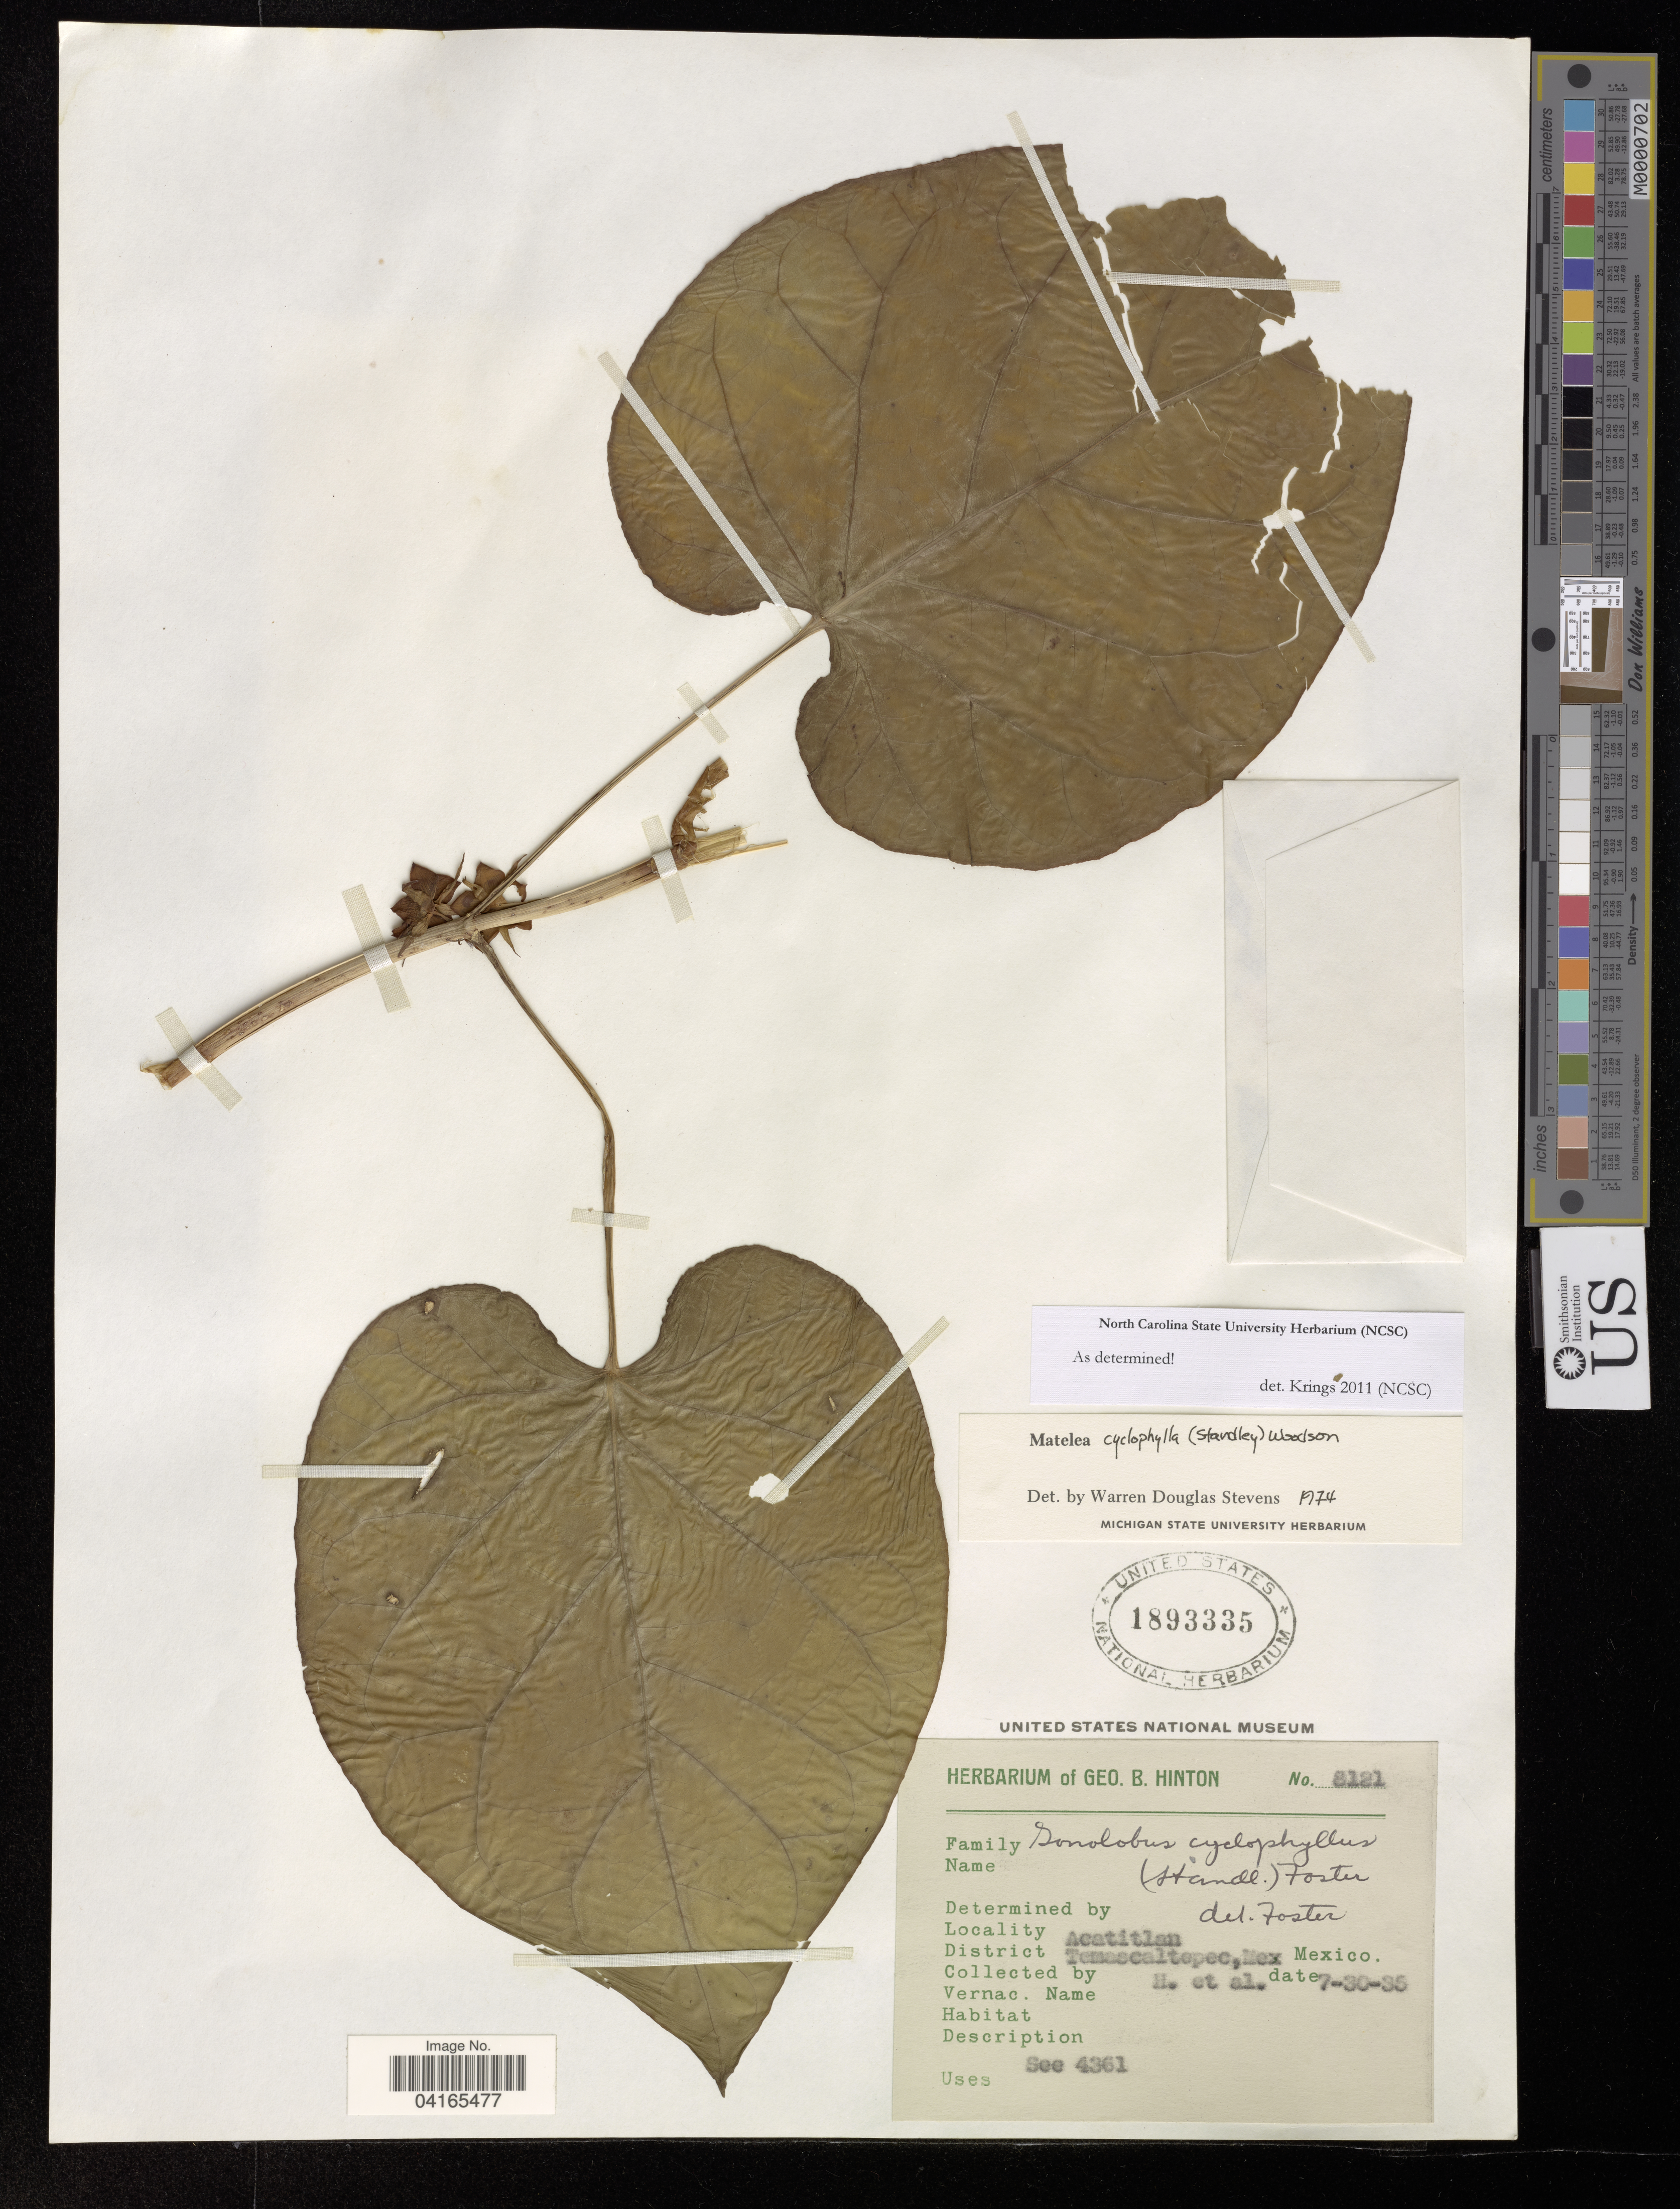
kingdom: Plantae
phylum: Tracheophyta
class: Magnoliopsida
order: Gentianales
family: Apocynaceae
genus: Matelea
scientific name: Matelea cyclophylla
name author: (Standl.) Woodson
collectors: G. B. Hinton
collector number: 8121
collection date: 1935-07-30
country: Mexico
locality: Acatitlan. District Temascaltepec.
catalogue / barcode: US 1893335